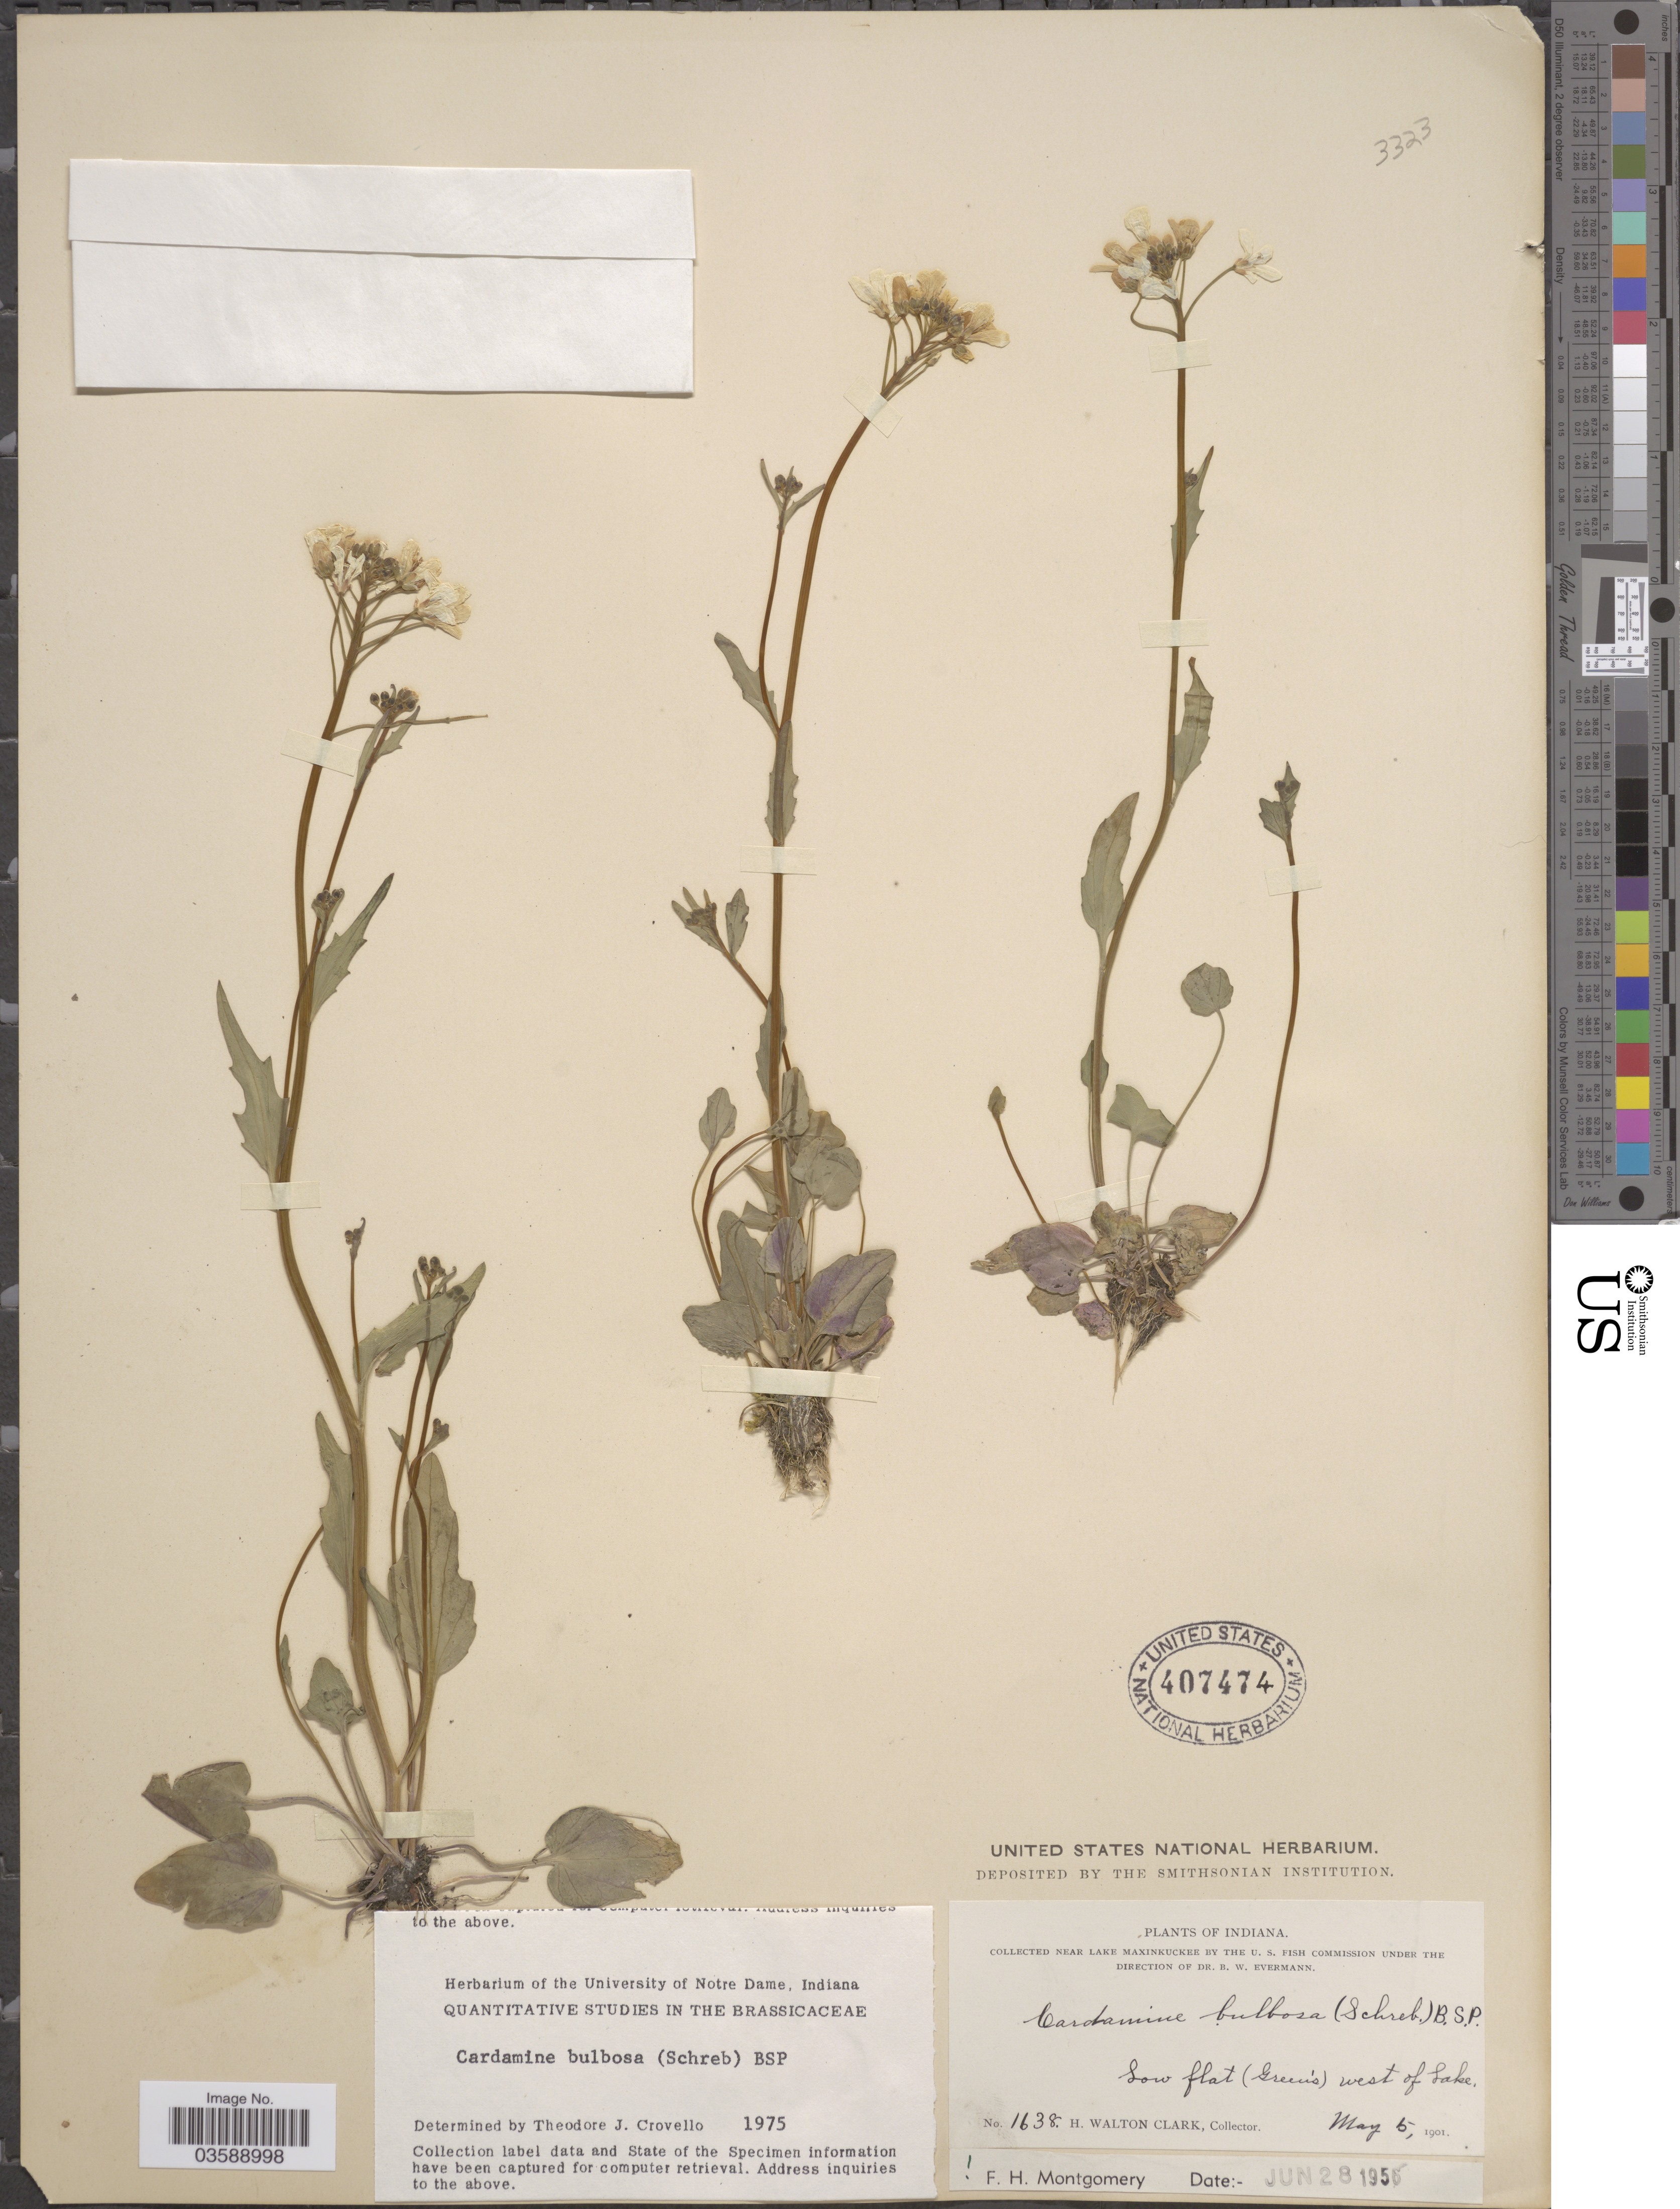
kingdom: Plantae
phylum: Tracheophyta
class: Magnoliopsida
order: Brassicales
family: Brassicaceae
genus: Cardamine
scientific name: Cardamine bulbosa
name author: (Schreb. ex Muhl.) Britton et al.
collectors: H. W. Clark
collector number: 1638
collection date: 1901-05-05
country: United States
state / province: Indiana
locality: Near Lake Maxinkuckee. Low flat (Green's) west of Lake.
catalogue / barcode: US 407474